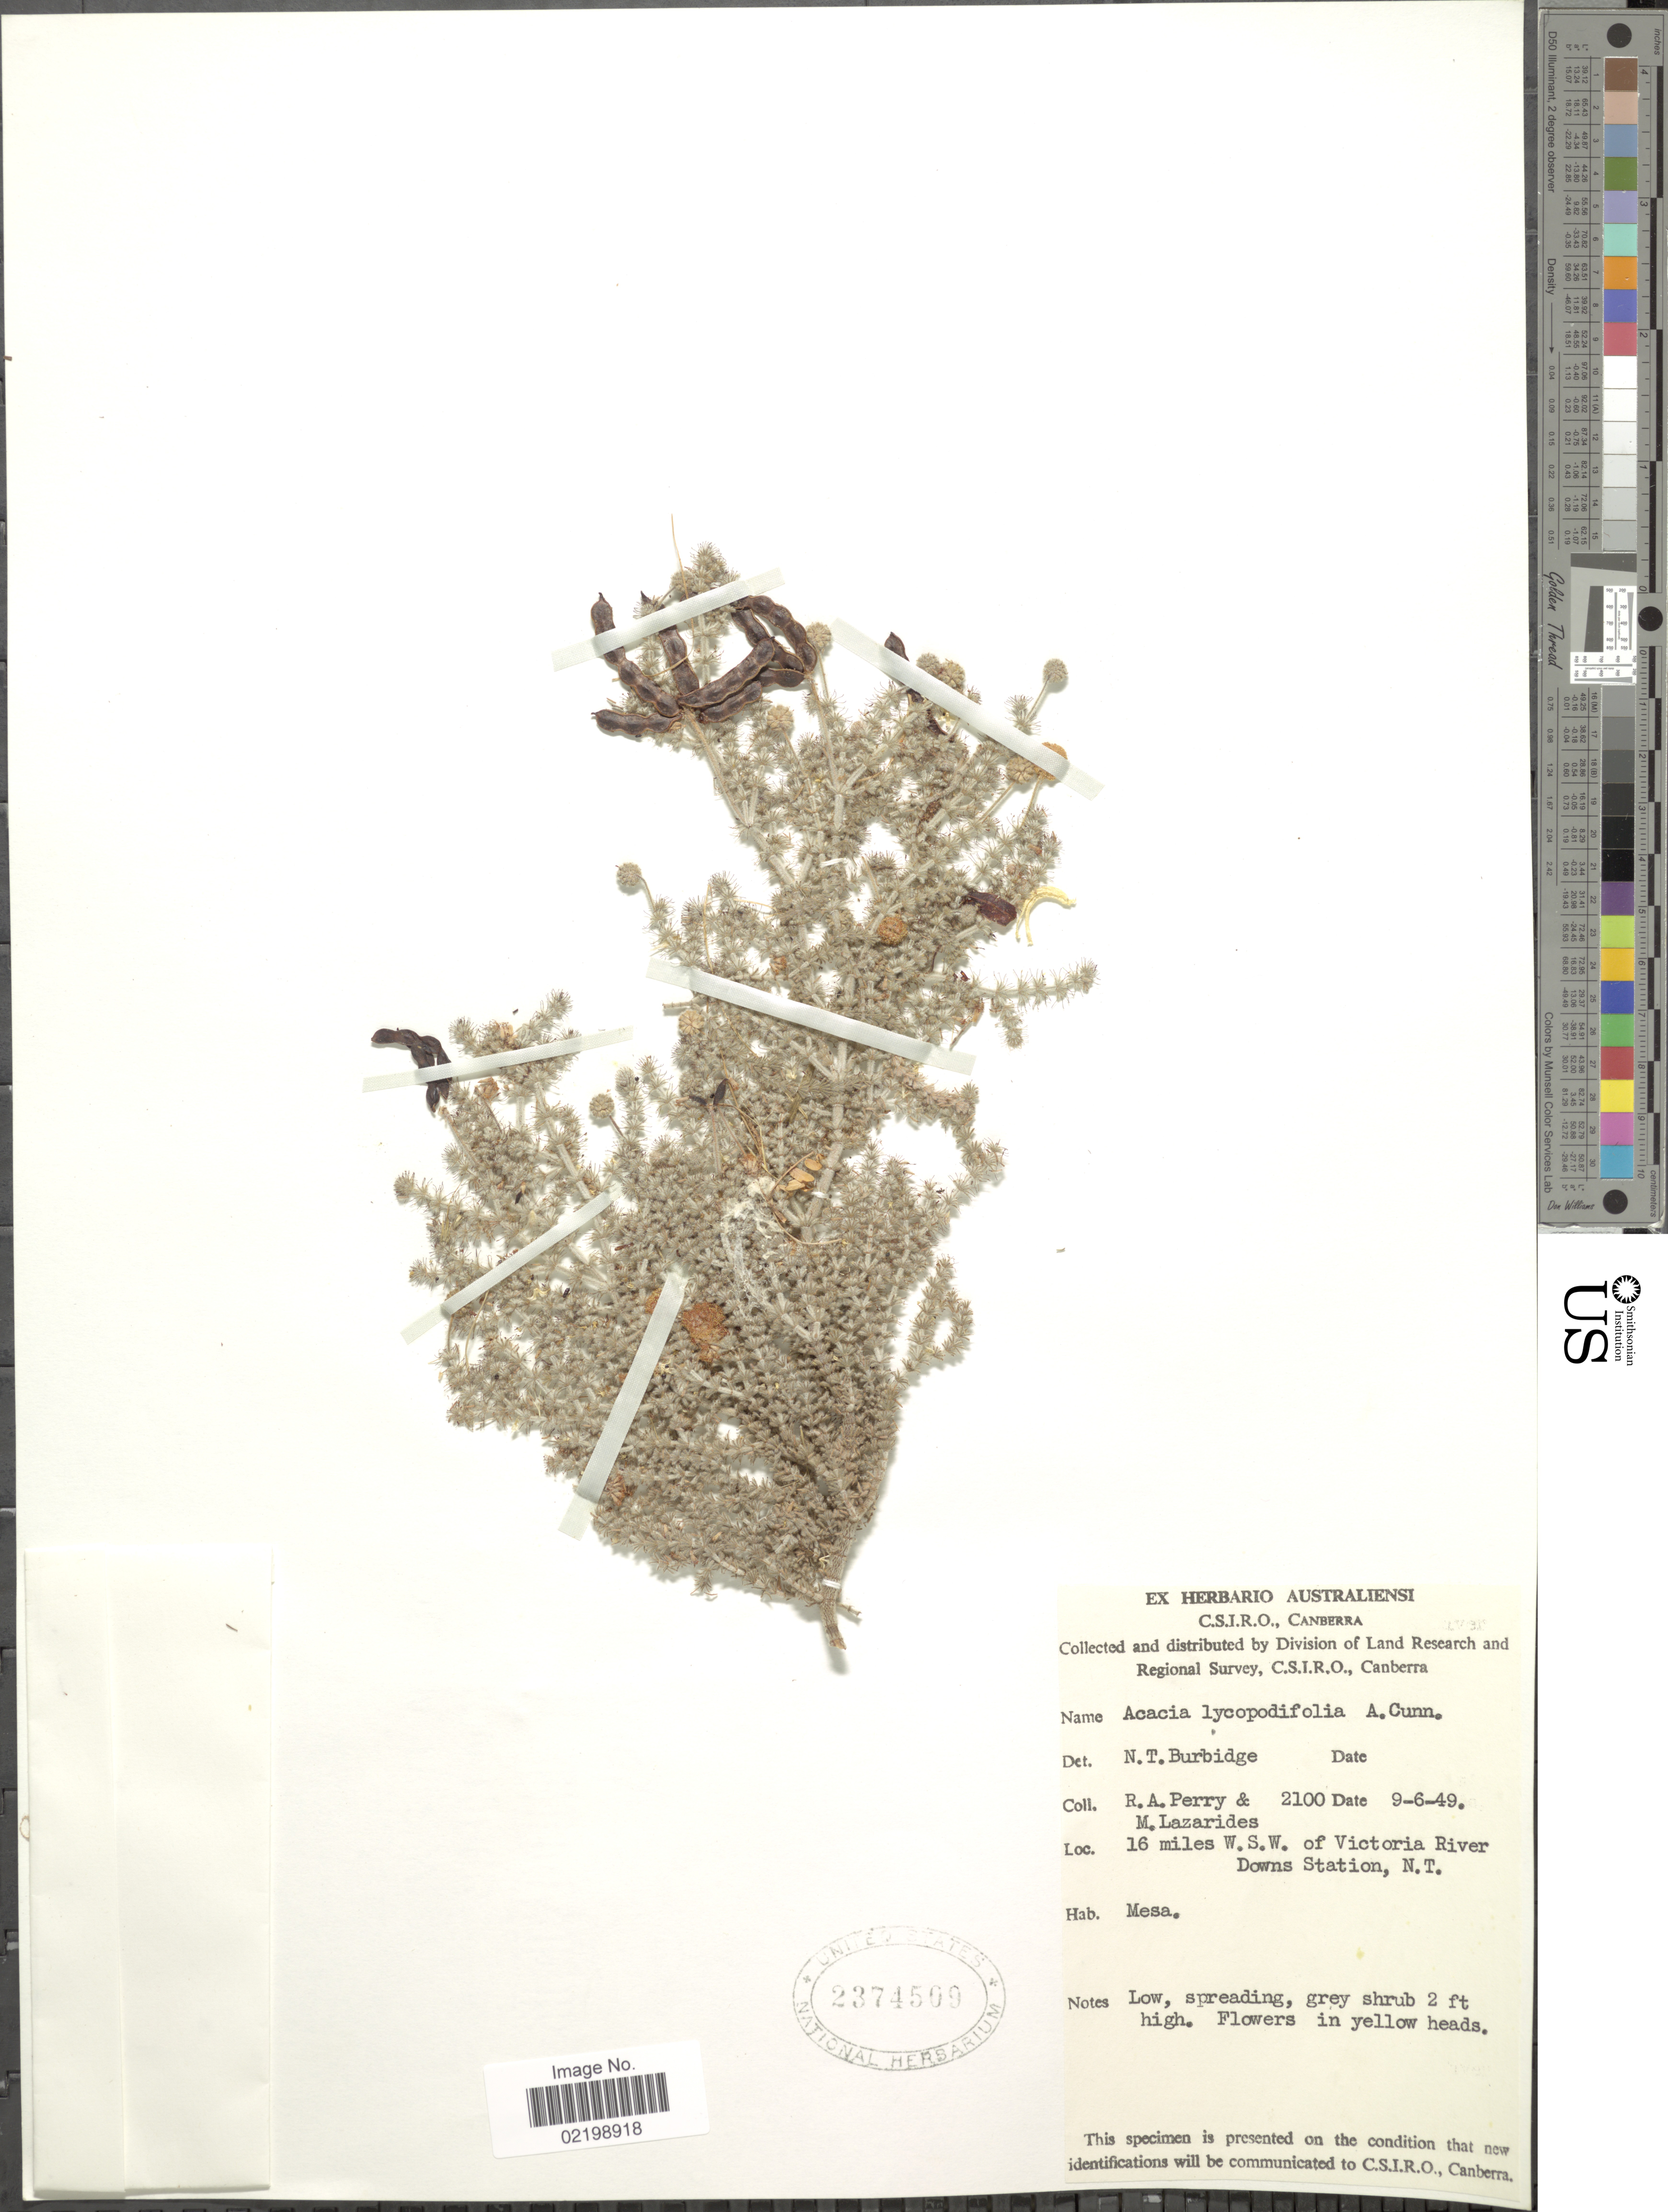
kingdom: Plantae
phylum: Tracheophyta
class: Magnoliopsida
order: Fabales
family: Fabaceae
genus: Acacia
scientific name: Acacia lycopodifolia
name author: Hook.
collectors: Perry, R. A. & M. Lazarides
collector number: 2100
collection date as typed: Transcribed d/m/y: 9/6/49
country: Australia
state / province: Northern Territory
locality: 16 miles W.S.W. of Victoria River Downs Station, N.T.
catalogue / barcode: US 2374509